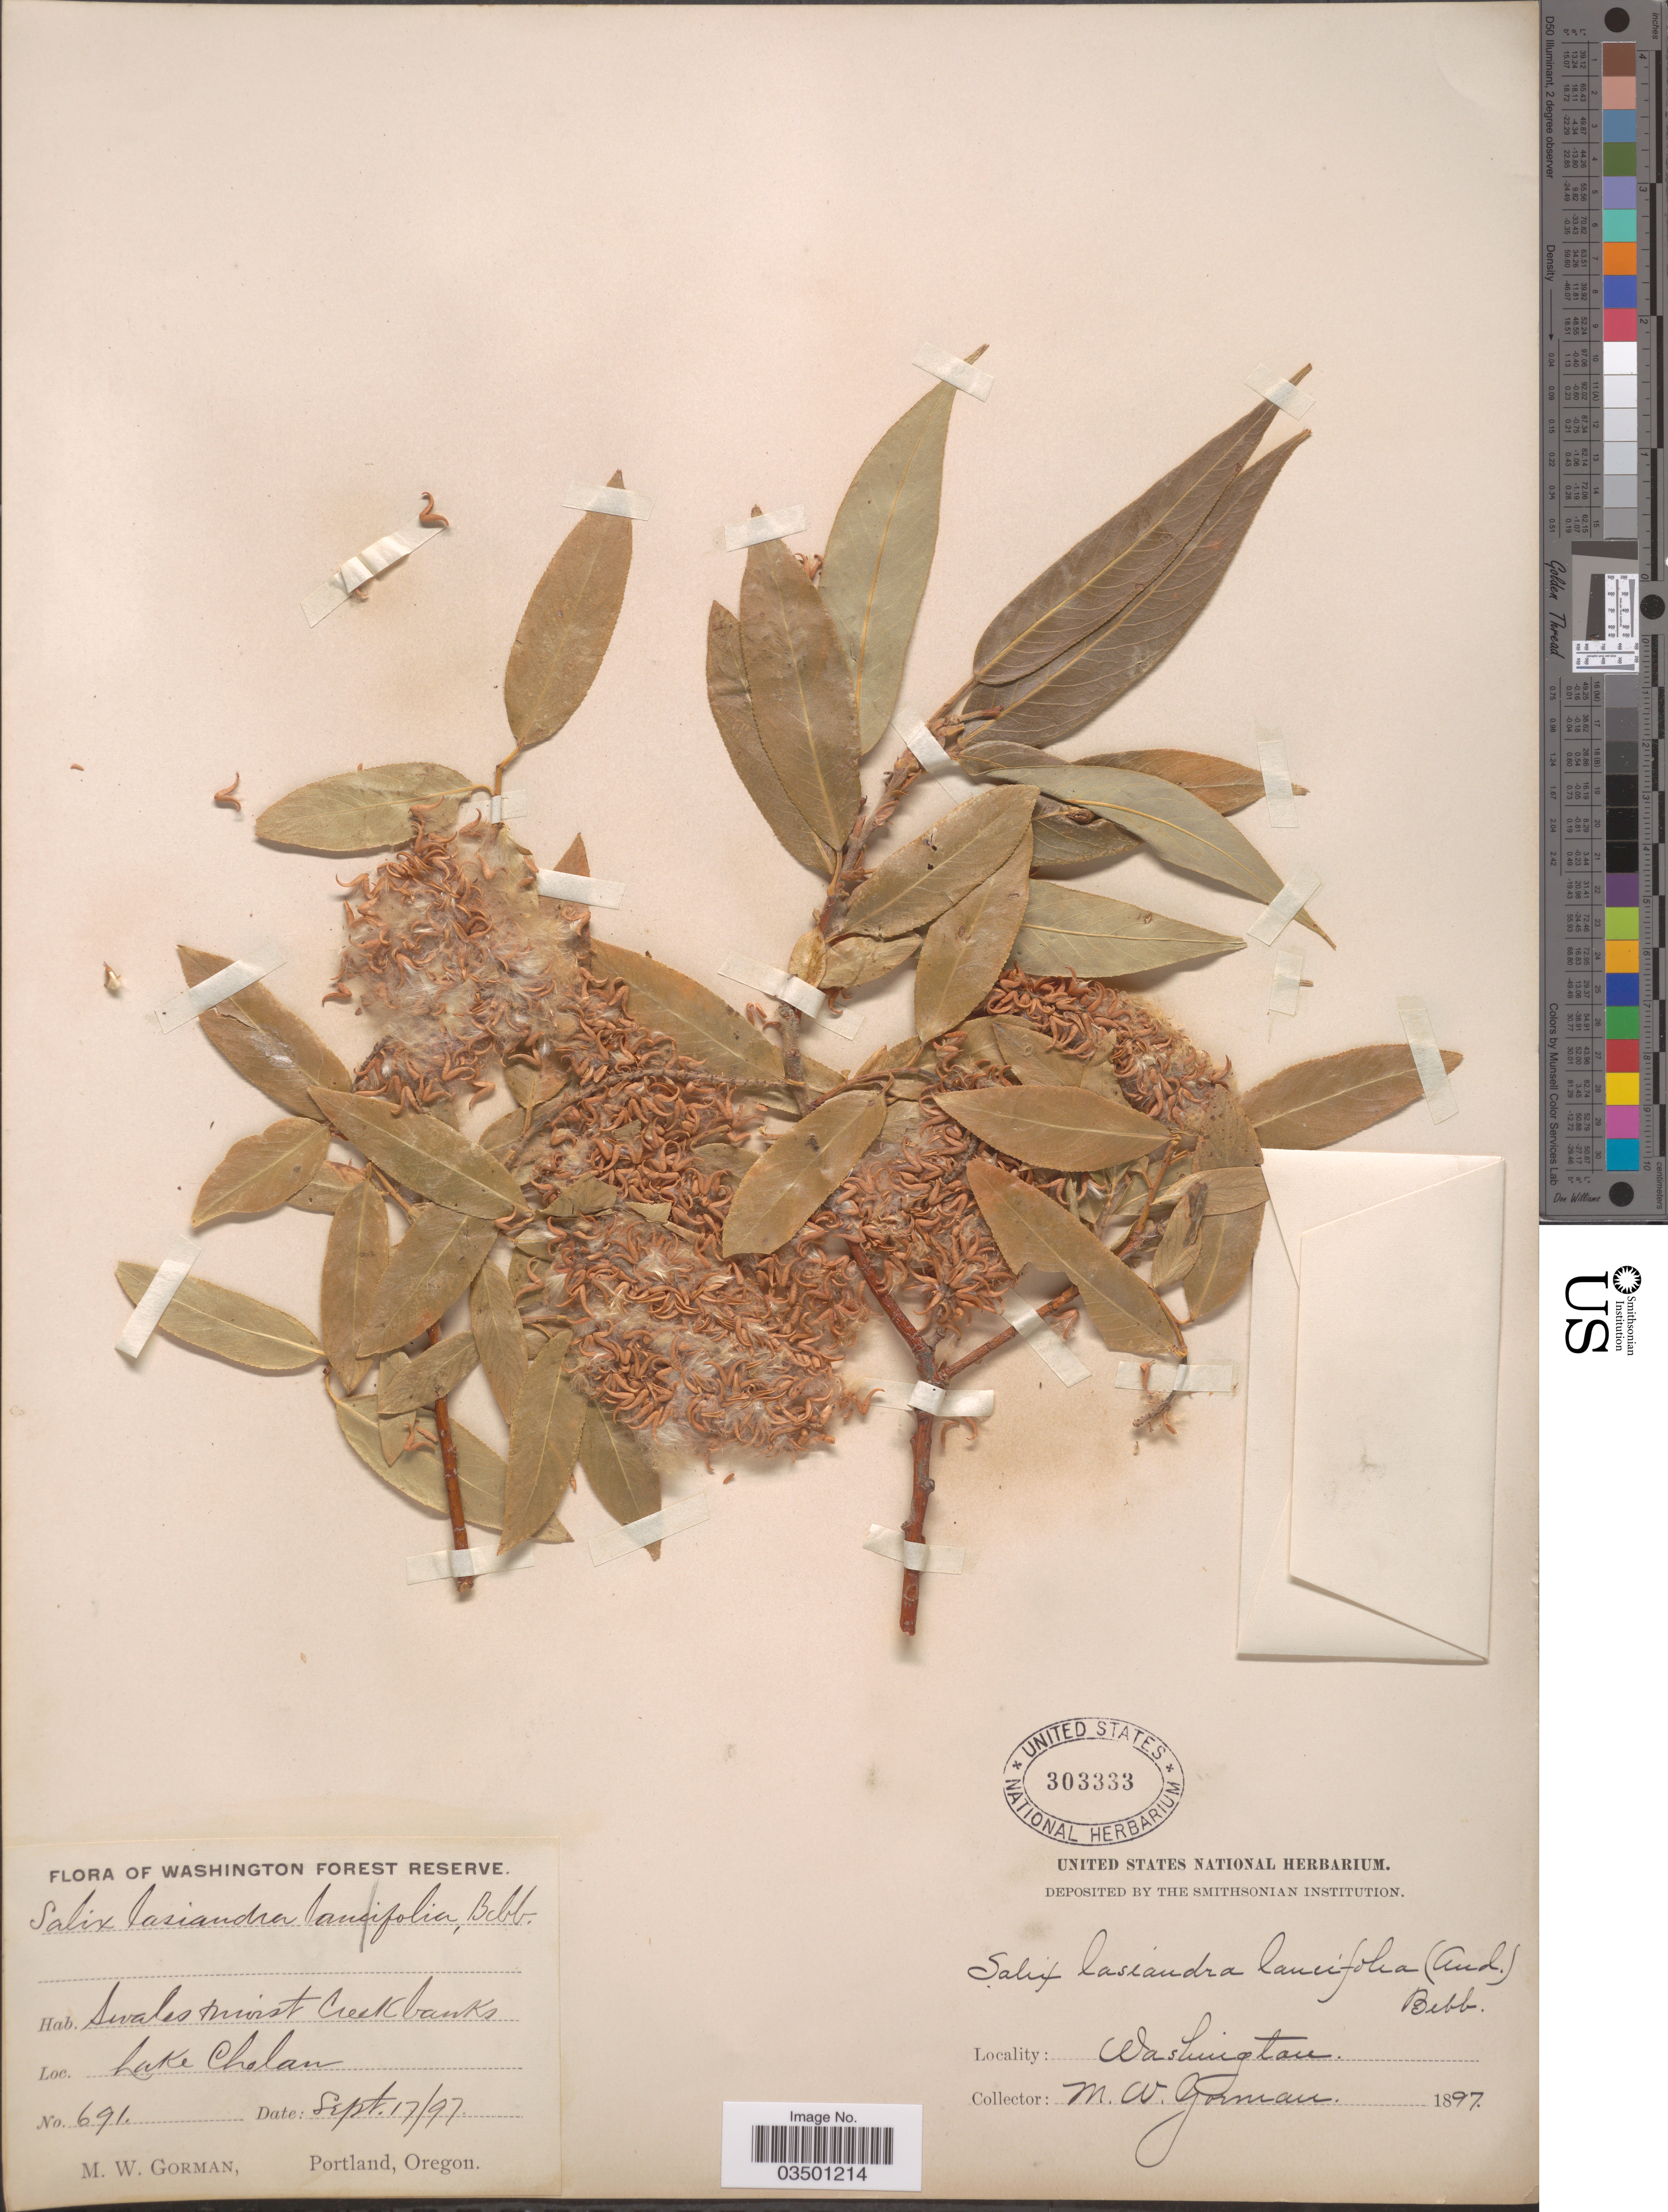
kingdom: Plantae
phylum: Tracheophyta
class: Magnoliopsida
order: Malpighiales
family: Salicaceae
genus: Salix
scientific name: Salix lasiandra var. lancifolia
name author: Bebb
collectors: M. W. Gorman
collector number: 691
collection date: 1897-09-17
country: United States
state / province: Washington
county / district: Chelan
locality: Lake Chelan.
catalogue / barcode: US 303333